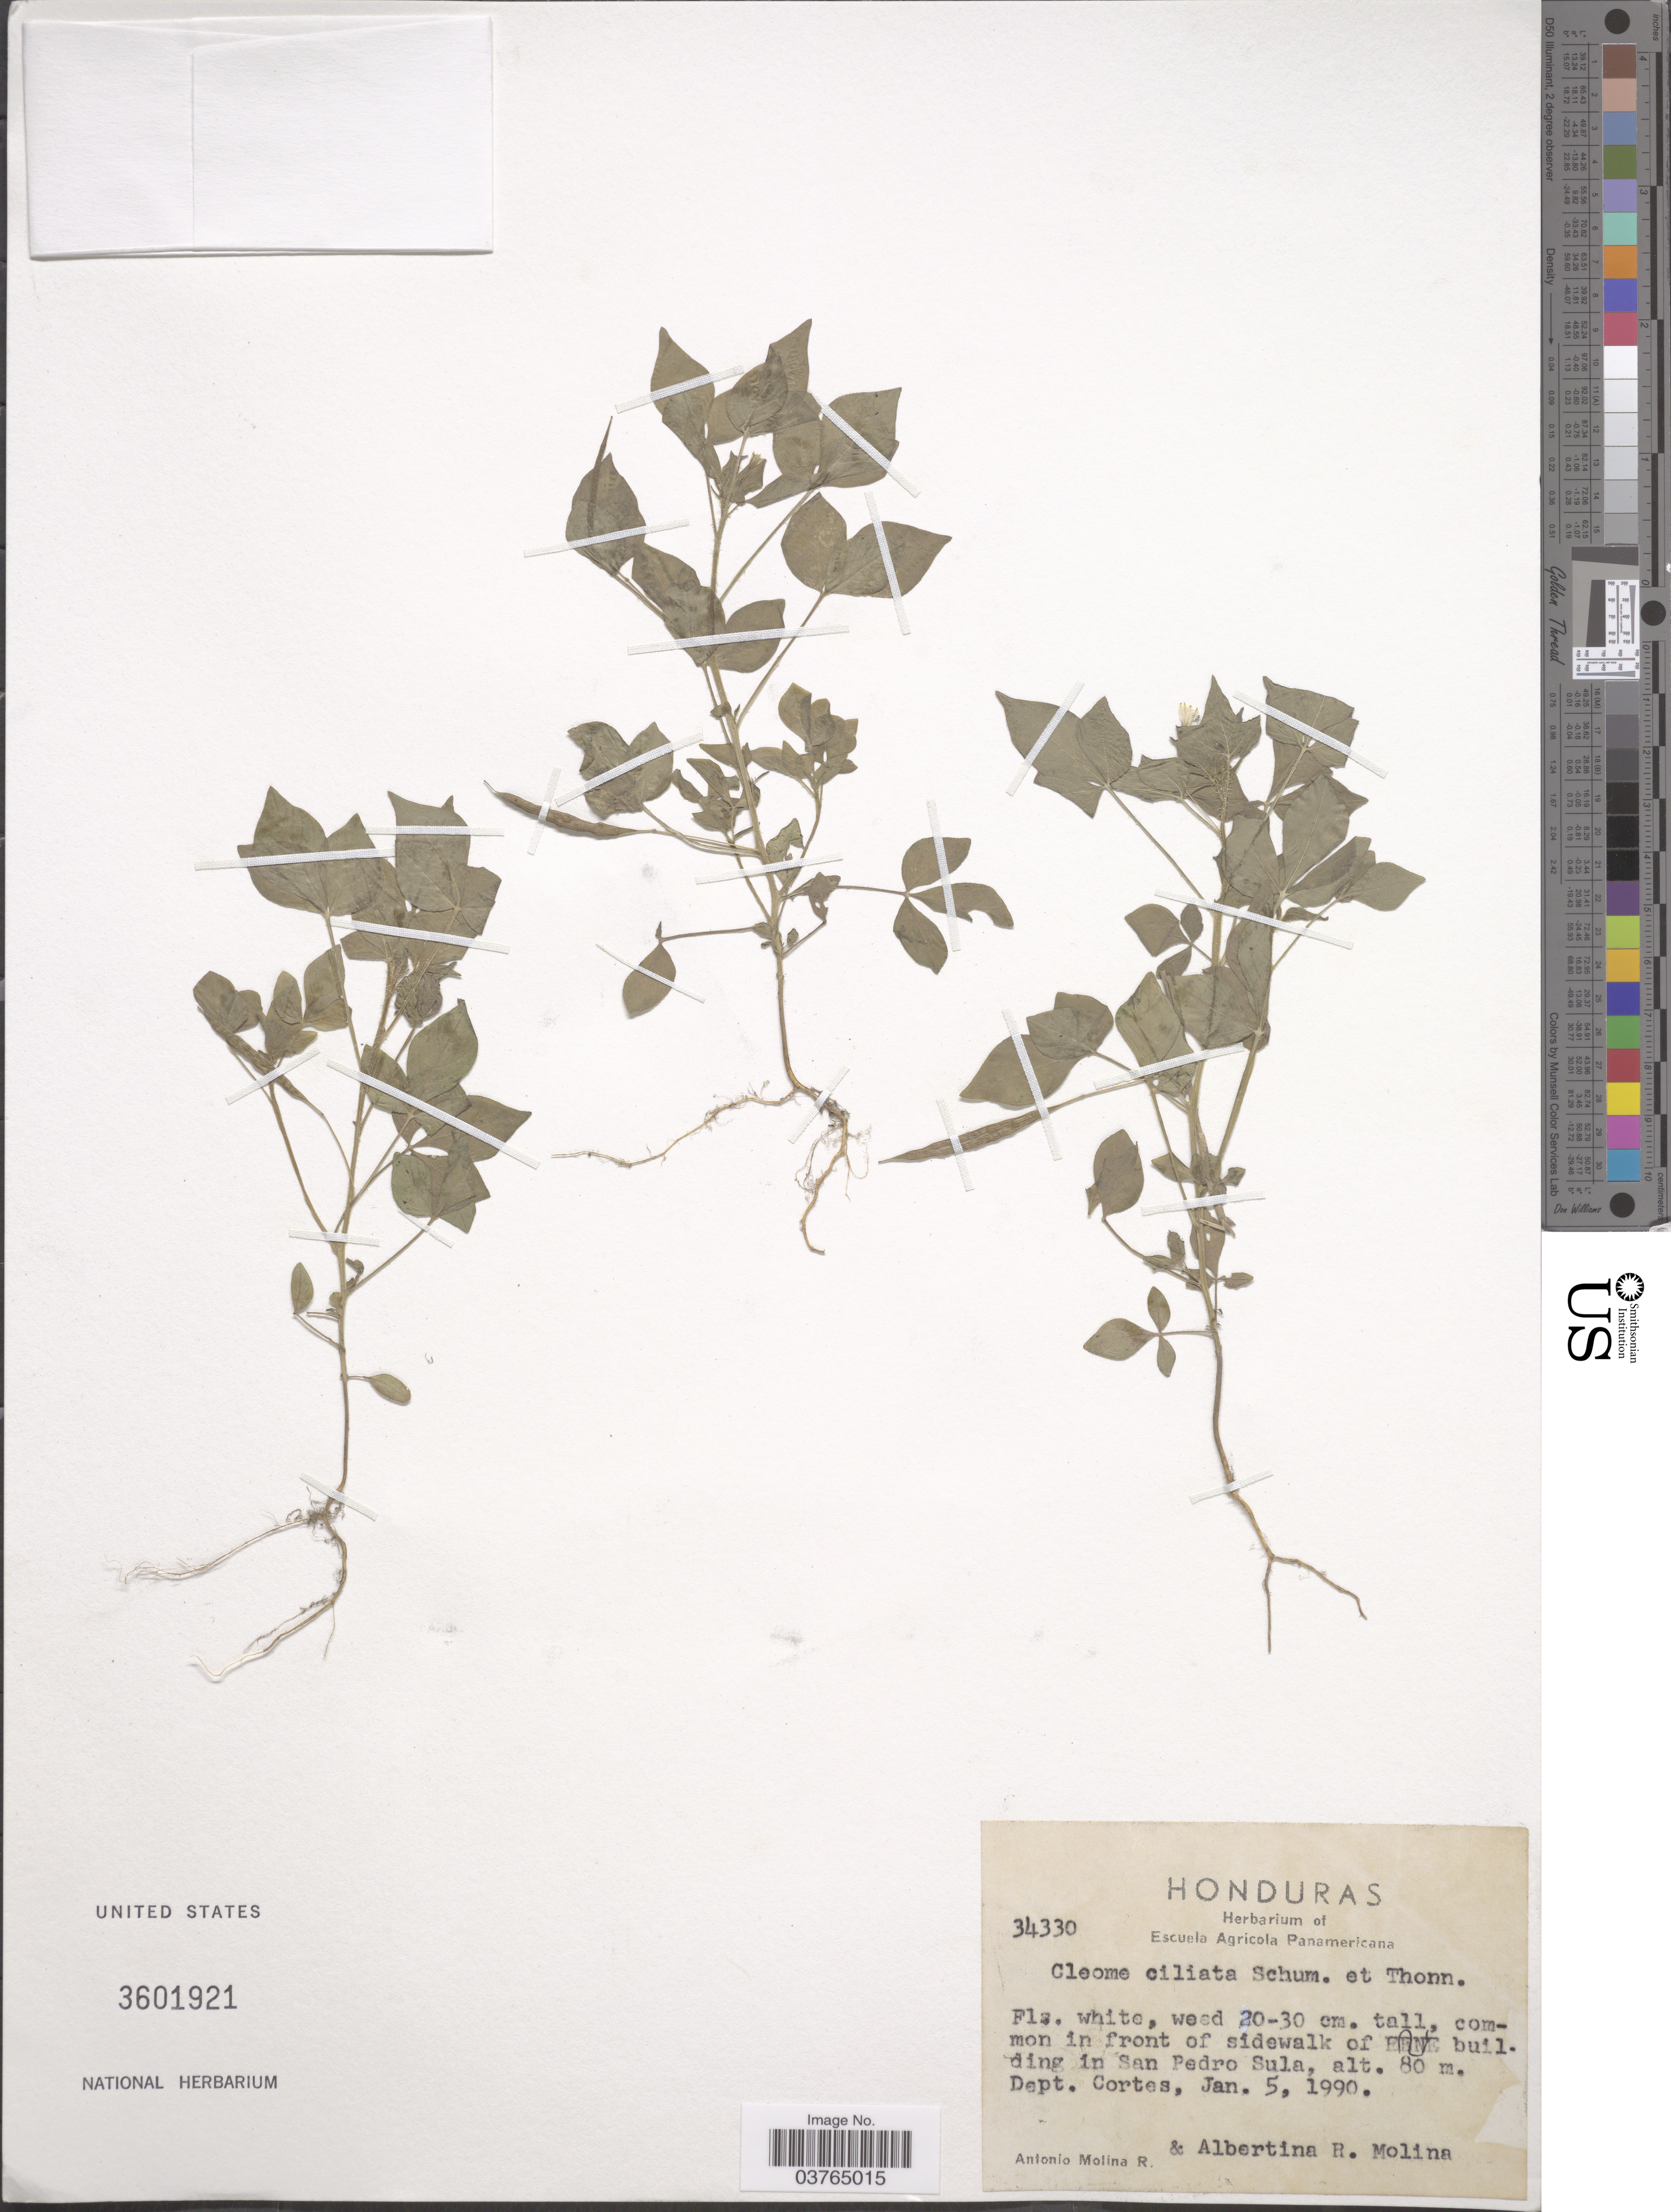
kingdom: Plantae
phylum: Tracheophyta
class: Magnoliopsida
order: Brassicales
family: Cleomaceae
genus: Sieruela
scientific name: Sieruela rutidosperma var. rutidosperma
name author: (DC.) Roalson & J.C. Hall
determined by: Strong, Mark T., (BOT), Smithsonian Institution - National Museum of Natural History (UNITED STATES)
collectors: A. Molina R. & A. R. Molina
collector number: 34330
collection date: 1990-01-05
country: Honduras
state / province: Cortes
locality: Common in front of sidewalk of Enee building in San Pedro Sula, Dept. Cortes.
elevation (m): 80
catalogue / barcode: US 3601921